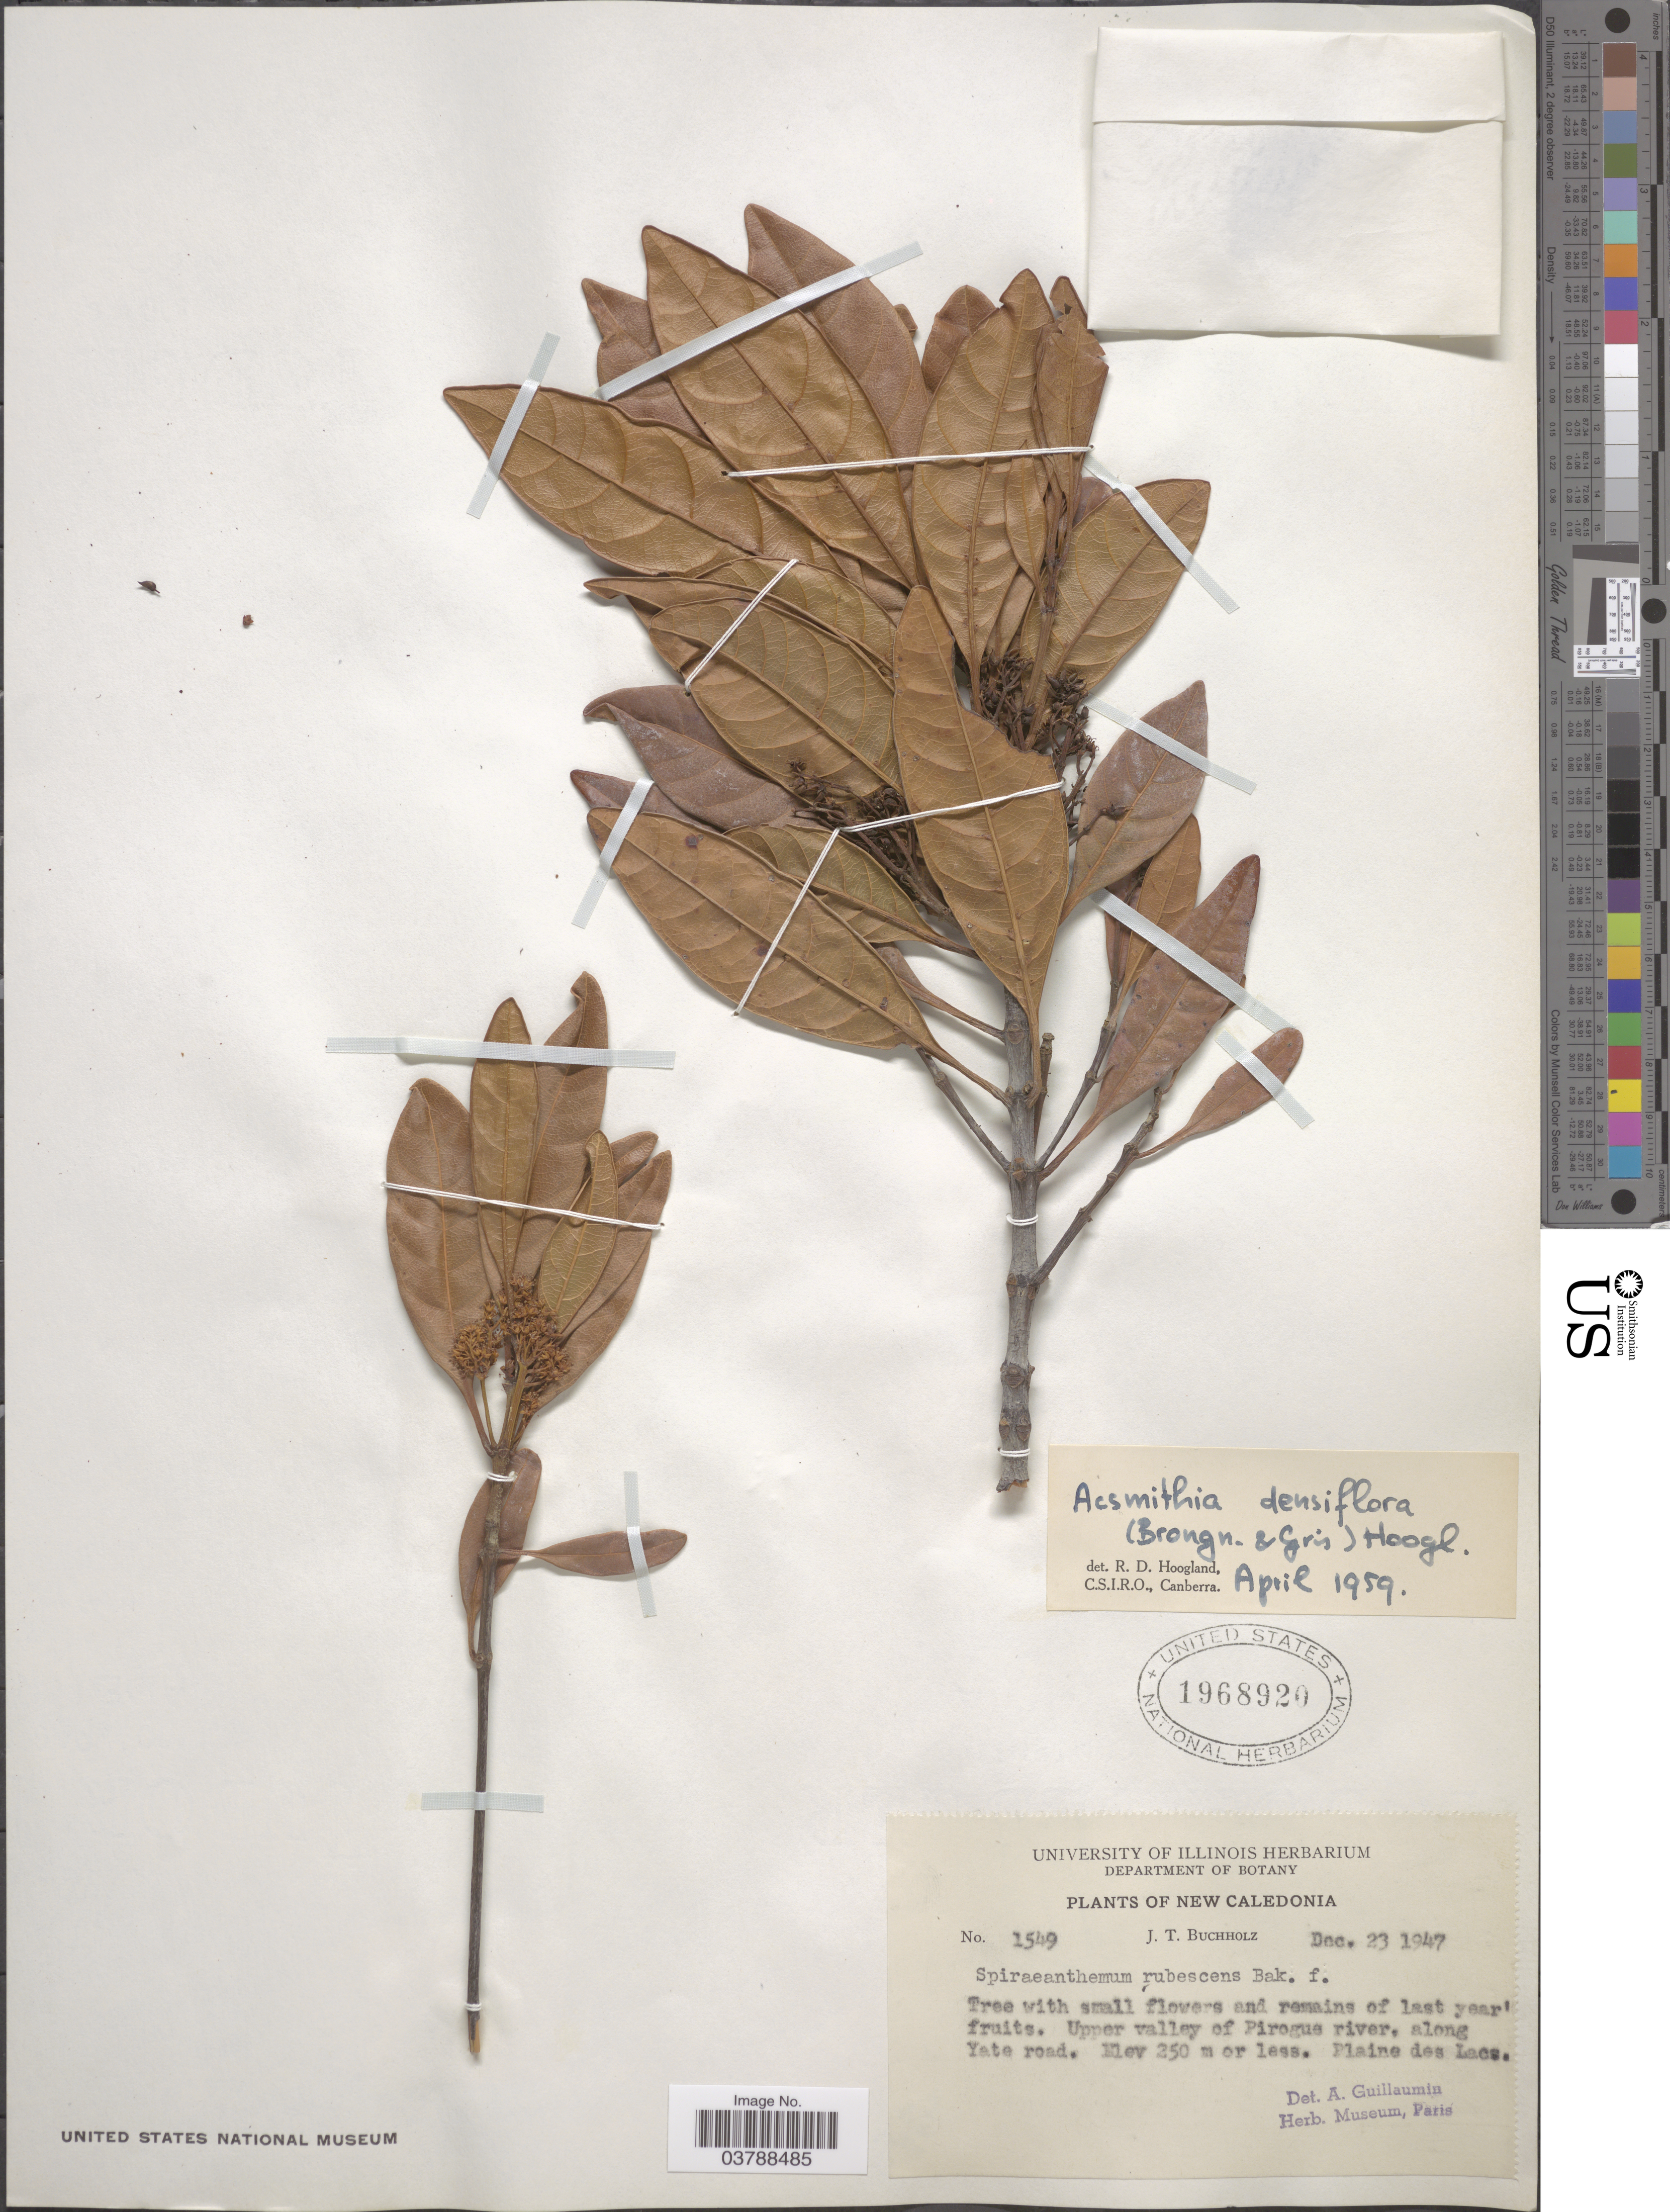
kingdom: Plantae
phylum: Tracheophyta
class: Magnoliopsida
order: Oxalidales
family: Cunoniaceae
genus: Spiraeanthemum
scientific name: Spiraeanthemum densiflorum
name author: Brongn. & Gris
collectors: J. T. Buchholz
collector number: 1549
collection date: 1947-12-23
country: New Caledonia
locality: Upper valley of Pirogue river, along Yate road. Plaine des Lacs.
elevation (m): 250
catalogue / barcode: US 1968929